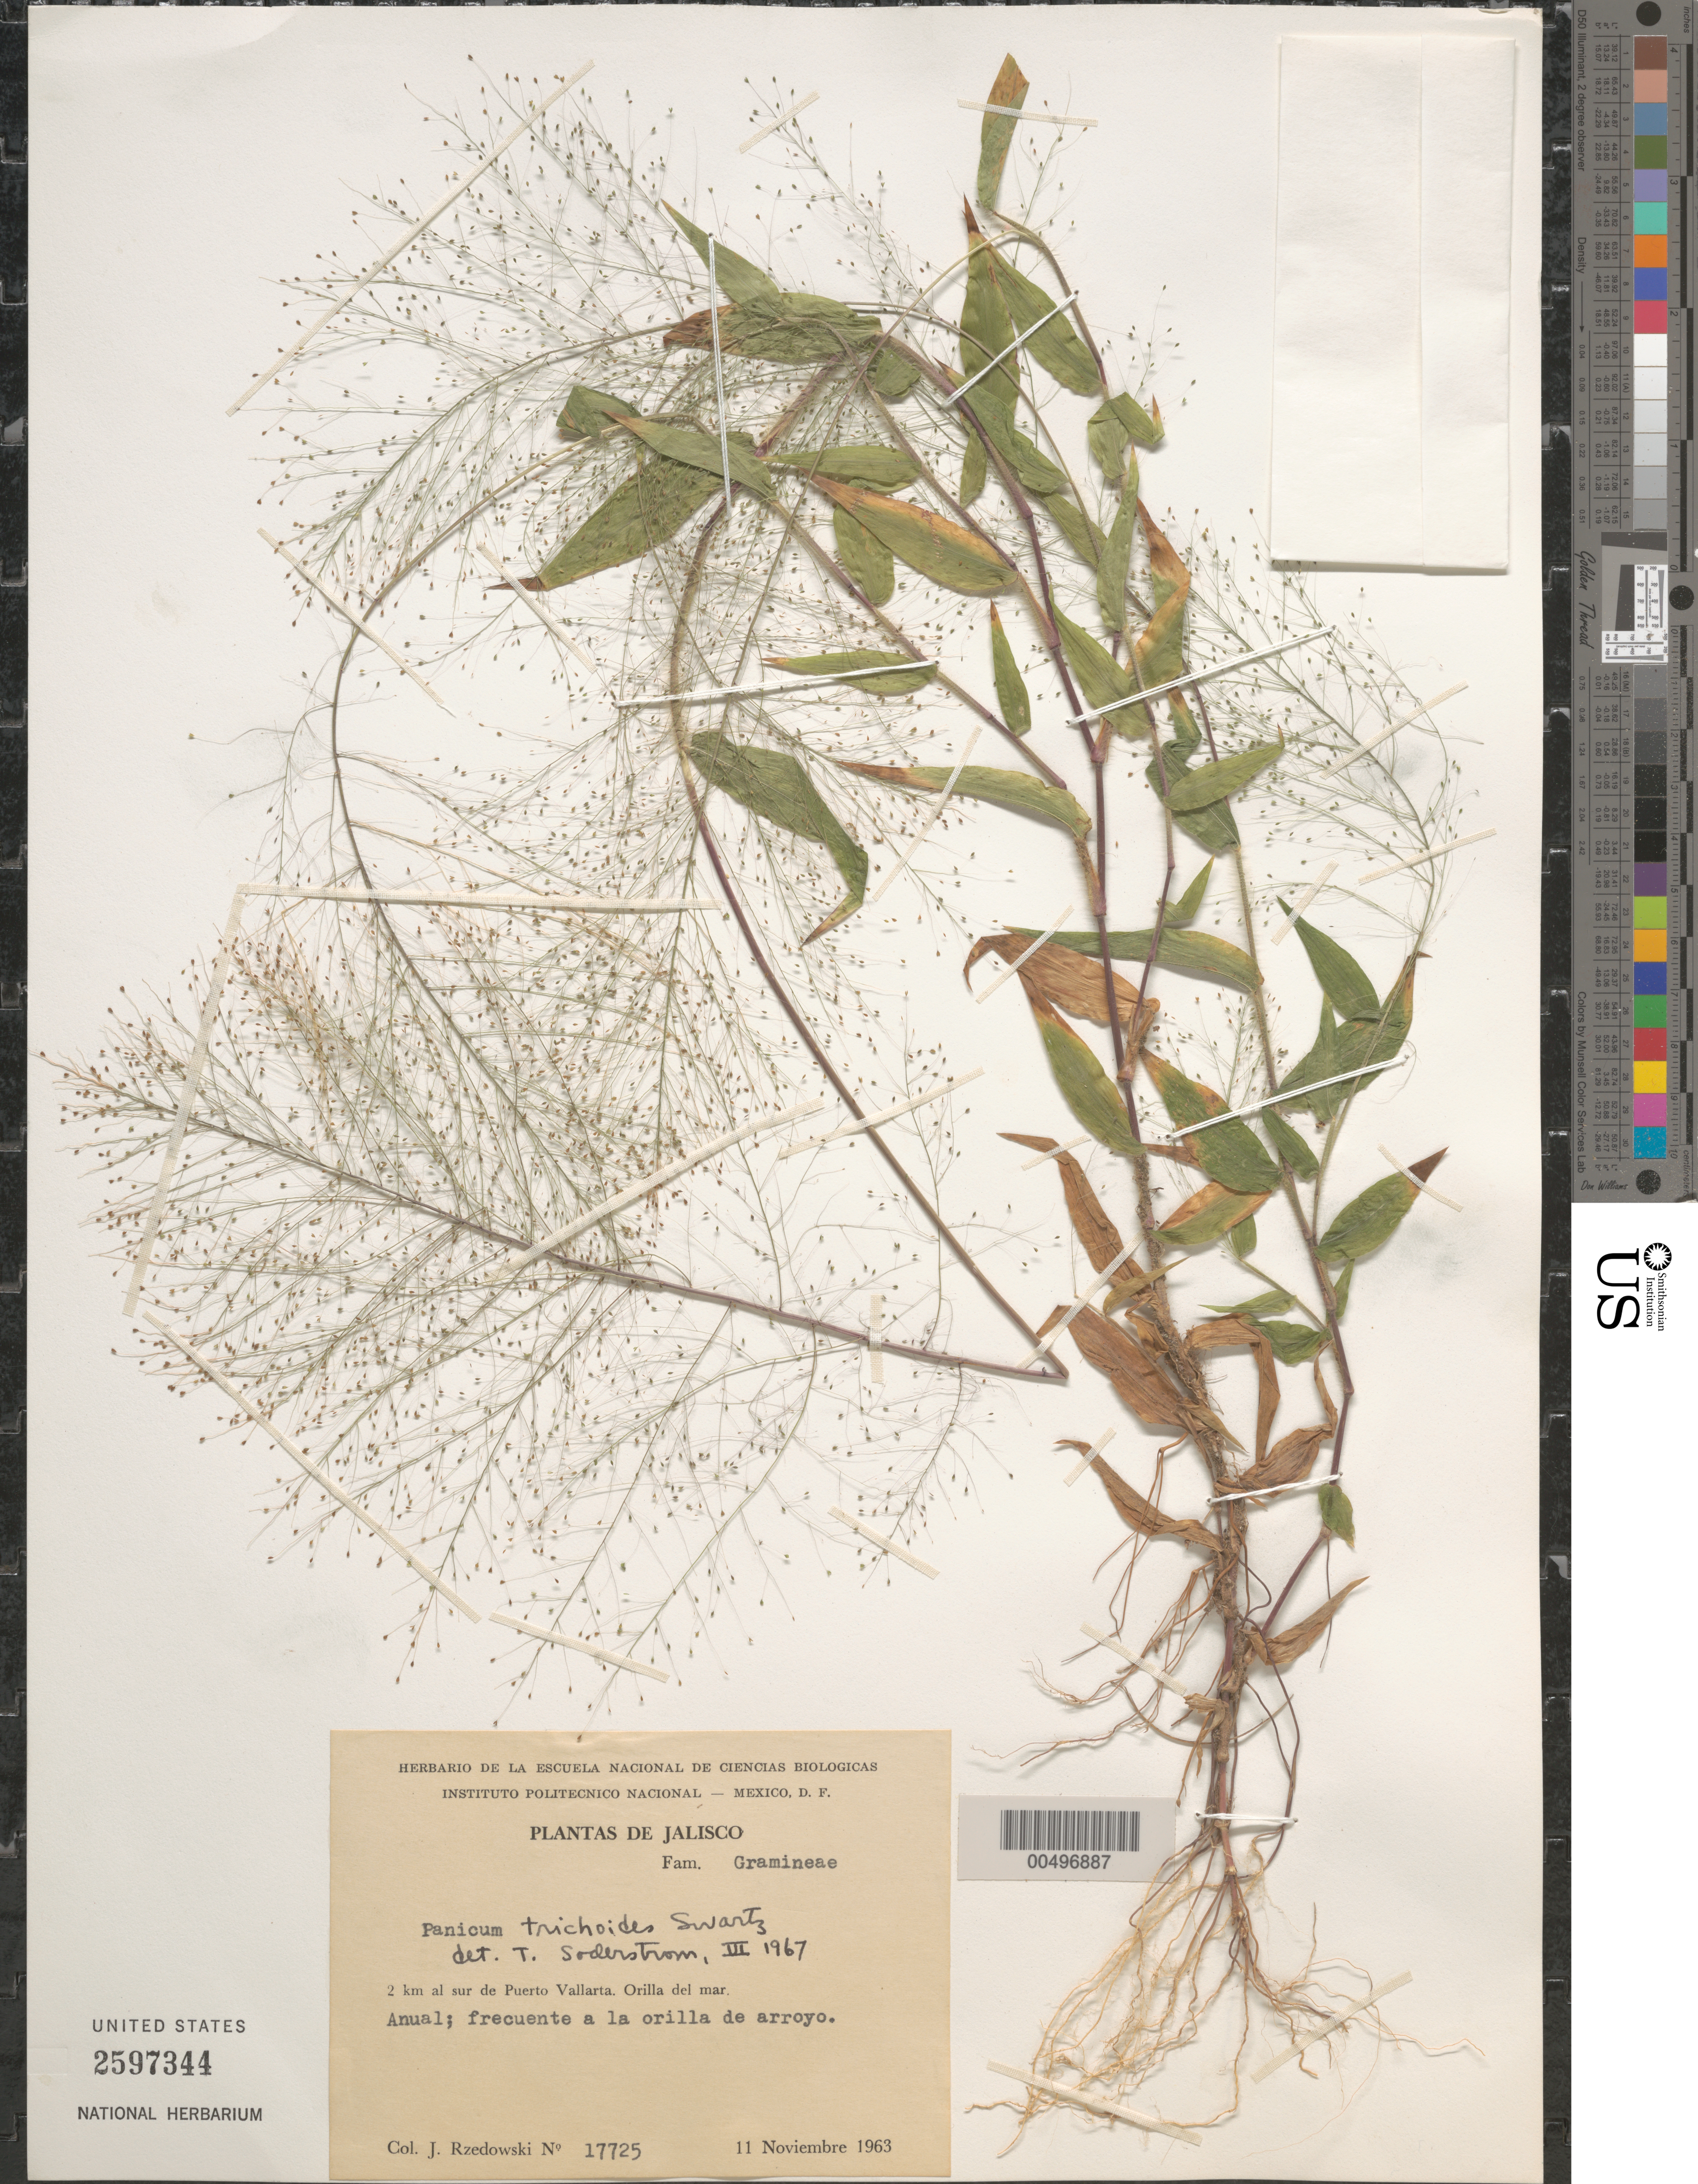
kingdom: Plantae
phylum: Tracheophyta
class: Liliopsida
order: Poales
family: Poaceae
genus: Panicum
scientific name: Panicum trichoides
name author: Sw.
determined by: Soderstrom, T. R.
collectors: J. Rzedowski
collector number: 17725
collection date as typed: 11 Nov 1963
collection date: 1963-11-11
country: Mexico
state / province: Jalisco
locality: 2 km al S de Puerto Vallarta, Orilla del Mar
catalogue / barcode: US 2597344